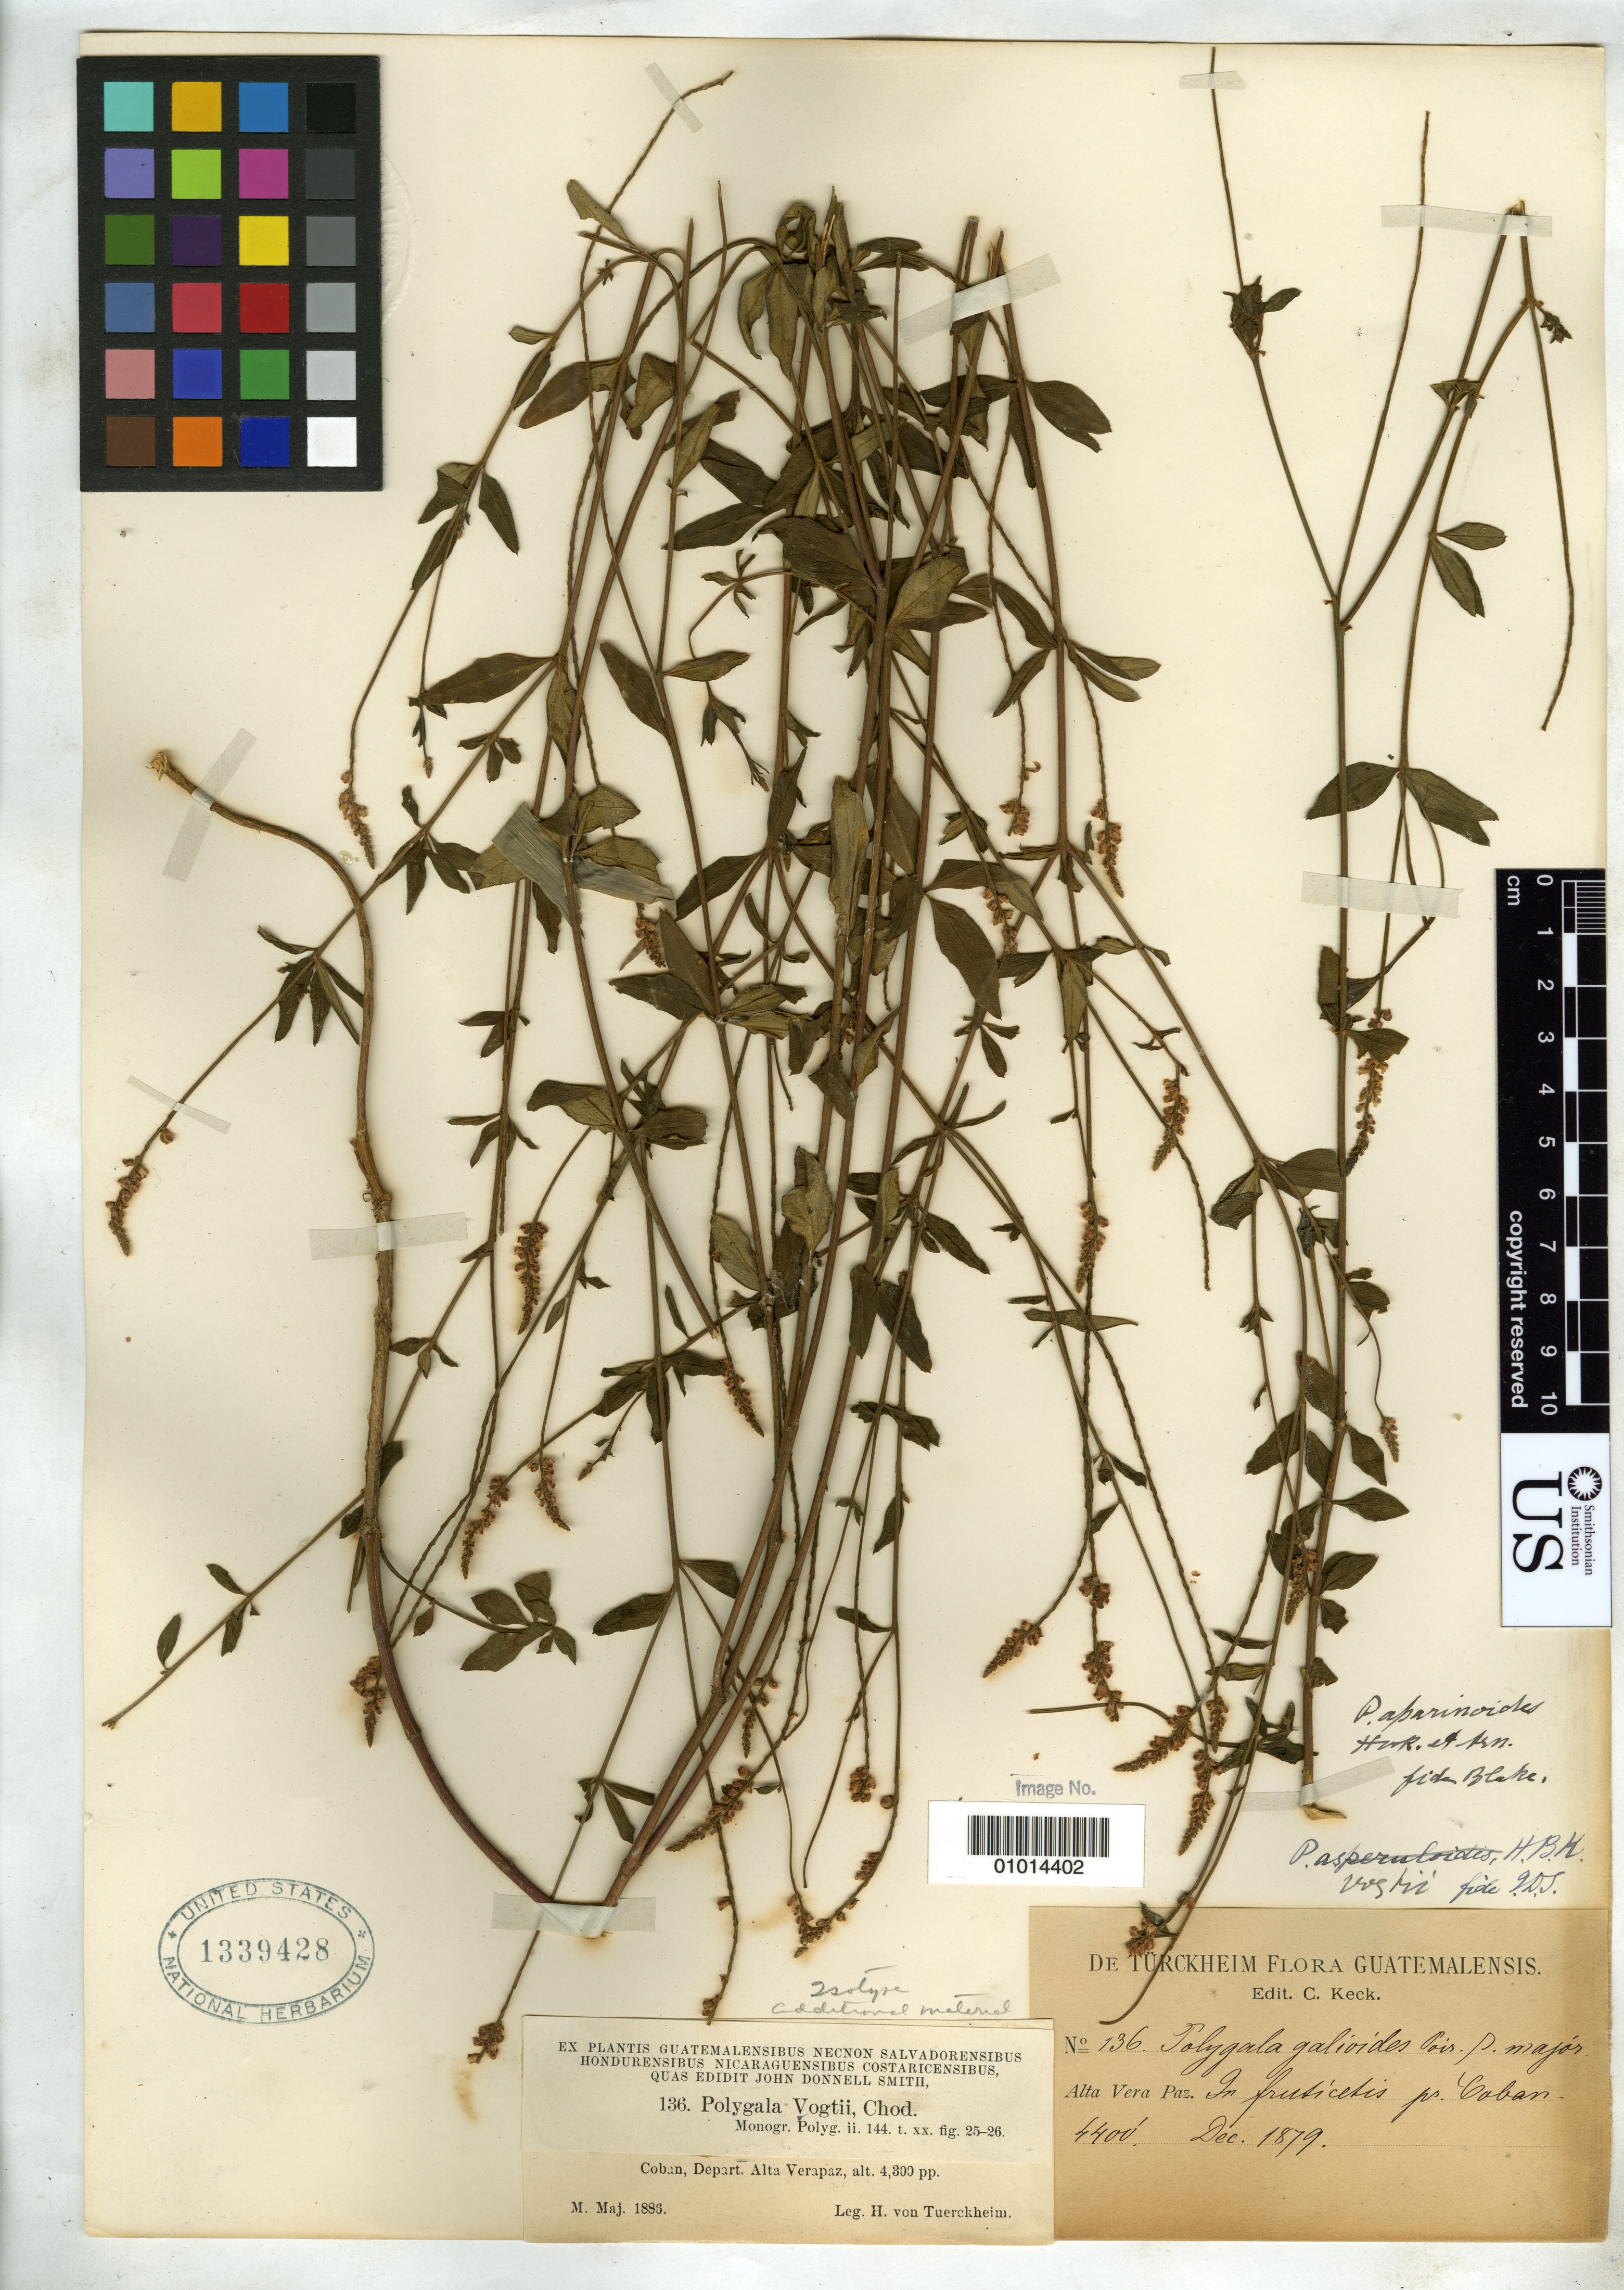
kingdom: Plantae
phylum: Tracheophyta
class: Magnoliopsida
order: Fabales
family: Polygalaceae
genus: Polygala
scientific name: Polygala vogtii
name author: Chodat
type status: Type Collection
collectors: H. von Türckheim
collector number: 136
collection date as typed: May 1886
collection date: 1886-05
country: Guatemala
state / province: Alta Verapaz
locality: Cobán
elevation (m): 1311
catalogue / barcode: US 1339428